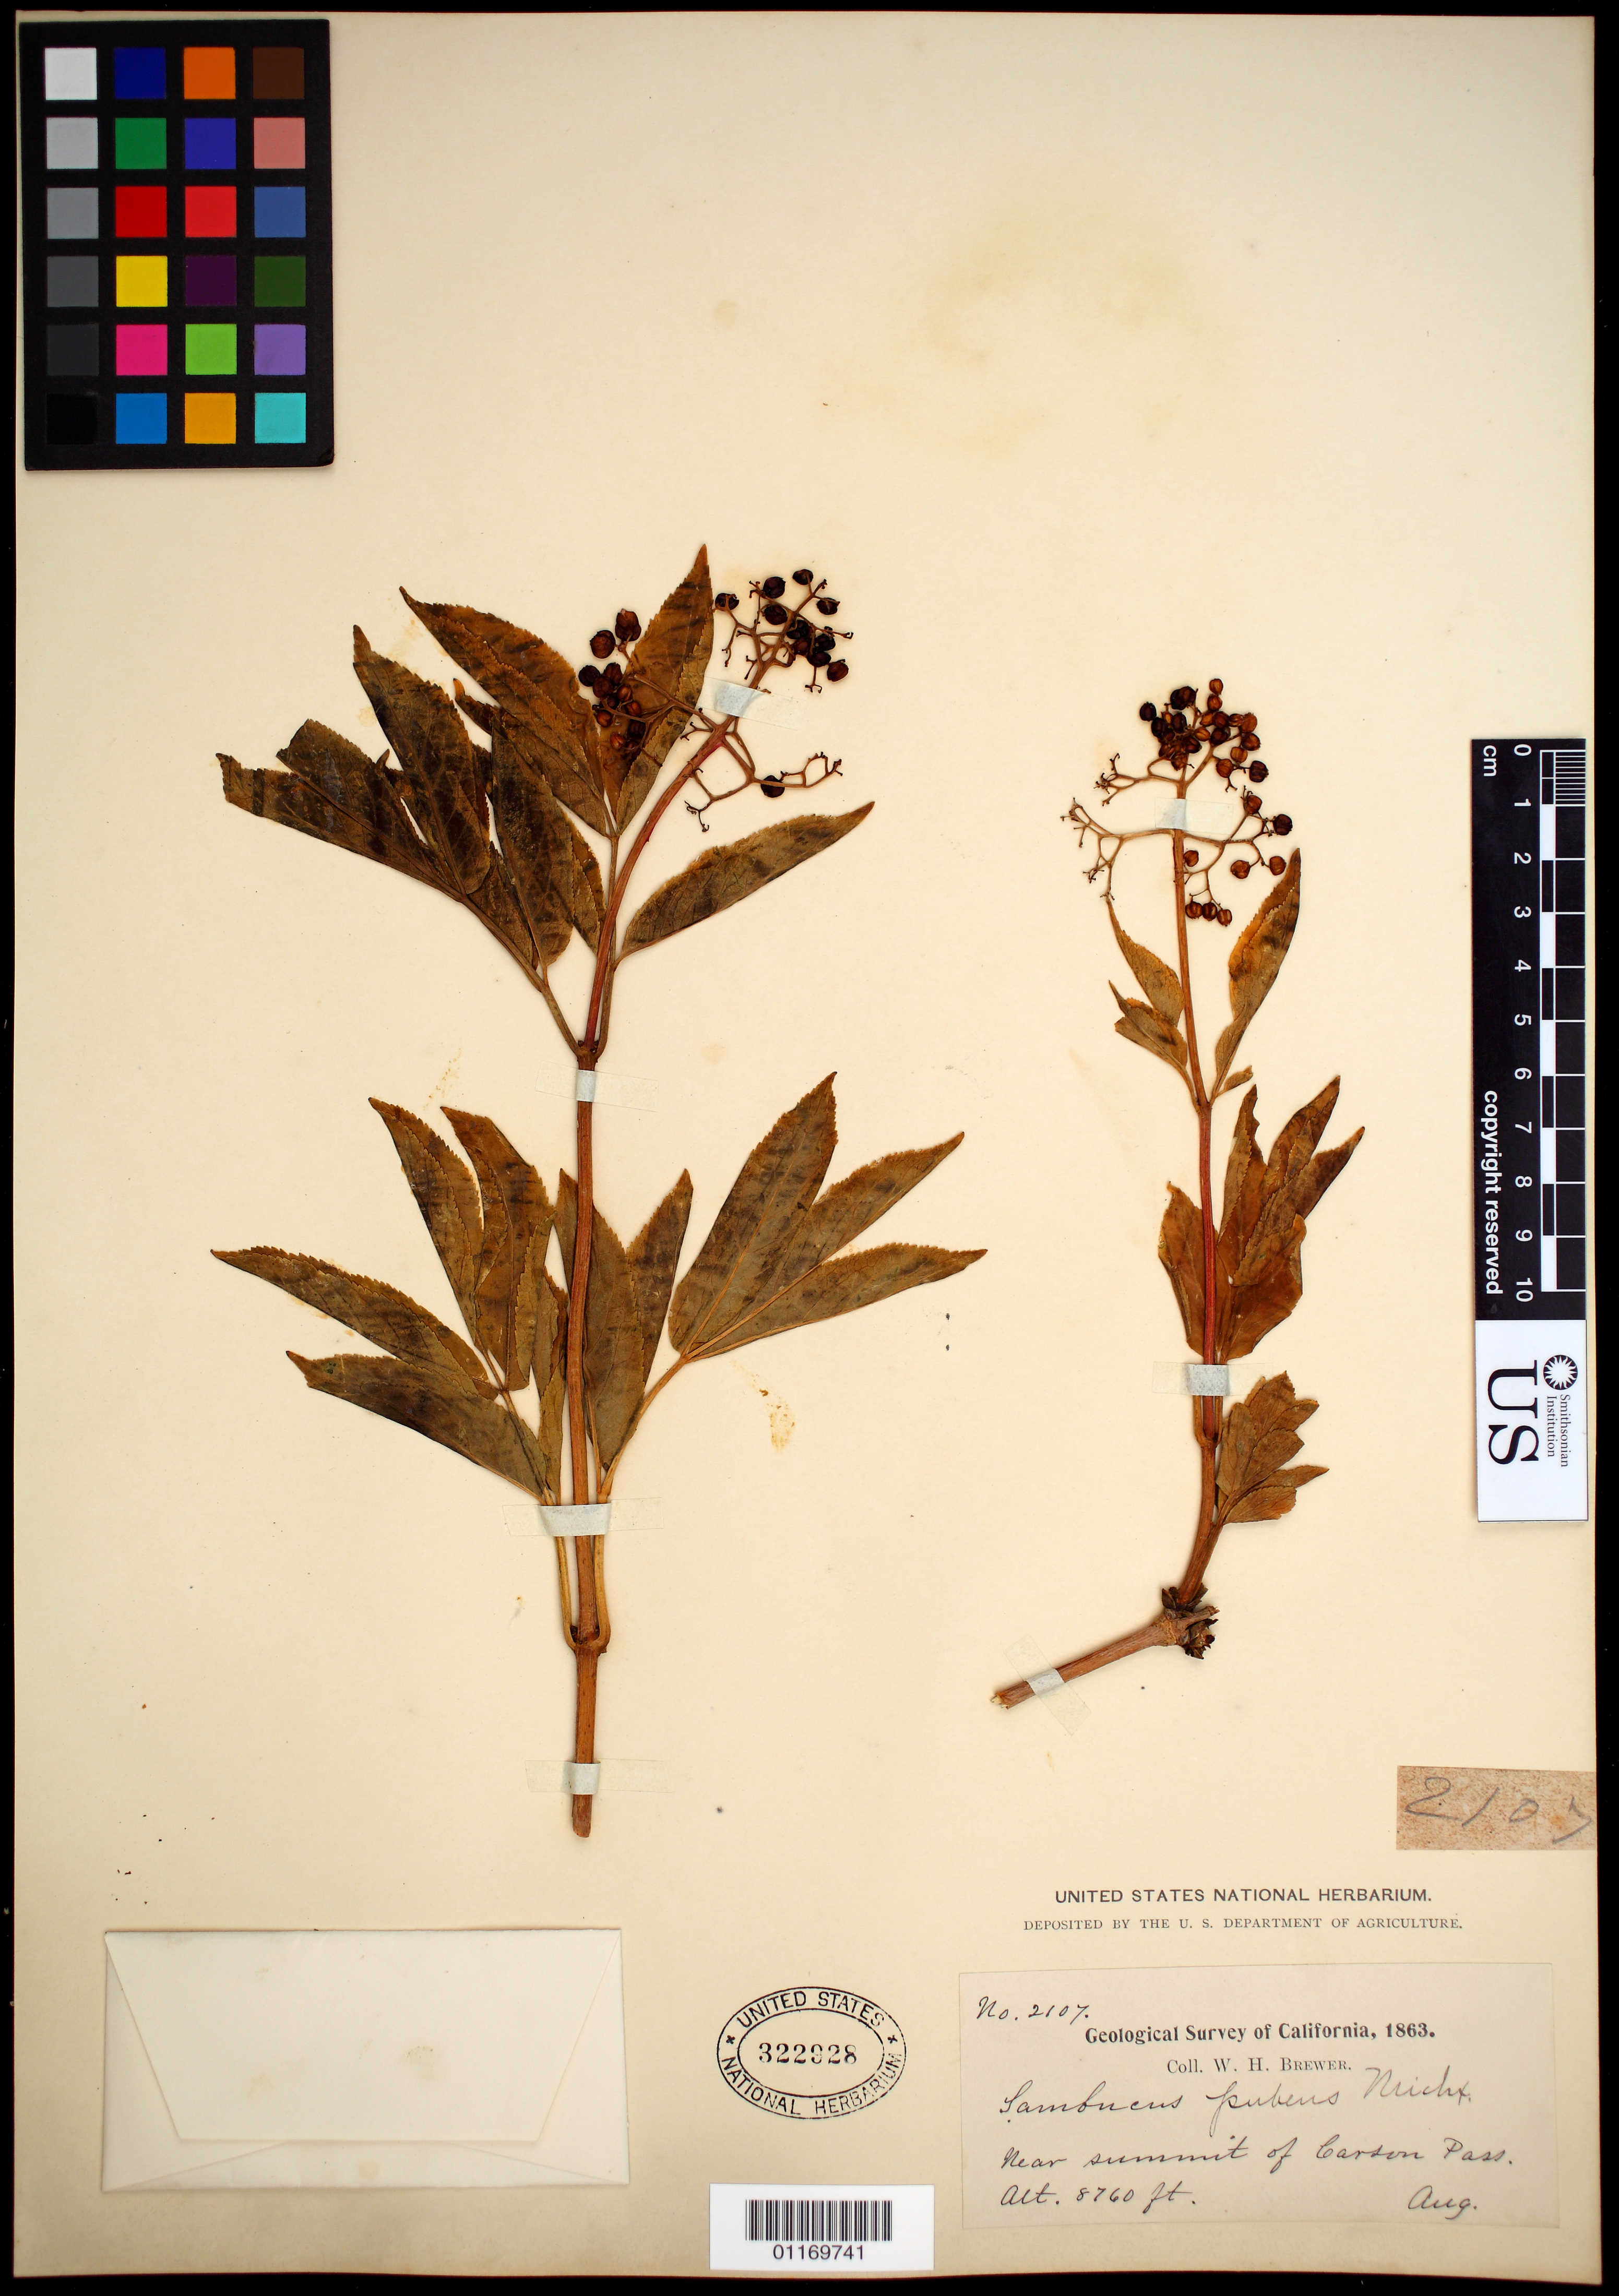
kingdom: Plantae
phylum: Tracheophyta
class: Magnoliopsida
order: Dipsacales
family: Viburnaceae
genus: Sambucus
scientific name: Sambucus pubens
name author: Michx.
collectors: W. H. Brewer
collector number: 2107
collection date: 1863-08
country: United States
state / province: California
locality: near Summit of Carson Pass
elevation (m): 2670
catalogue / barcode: US 322928